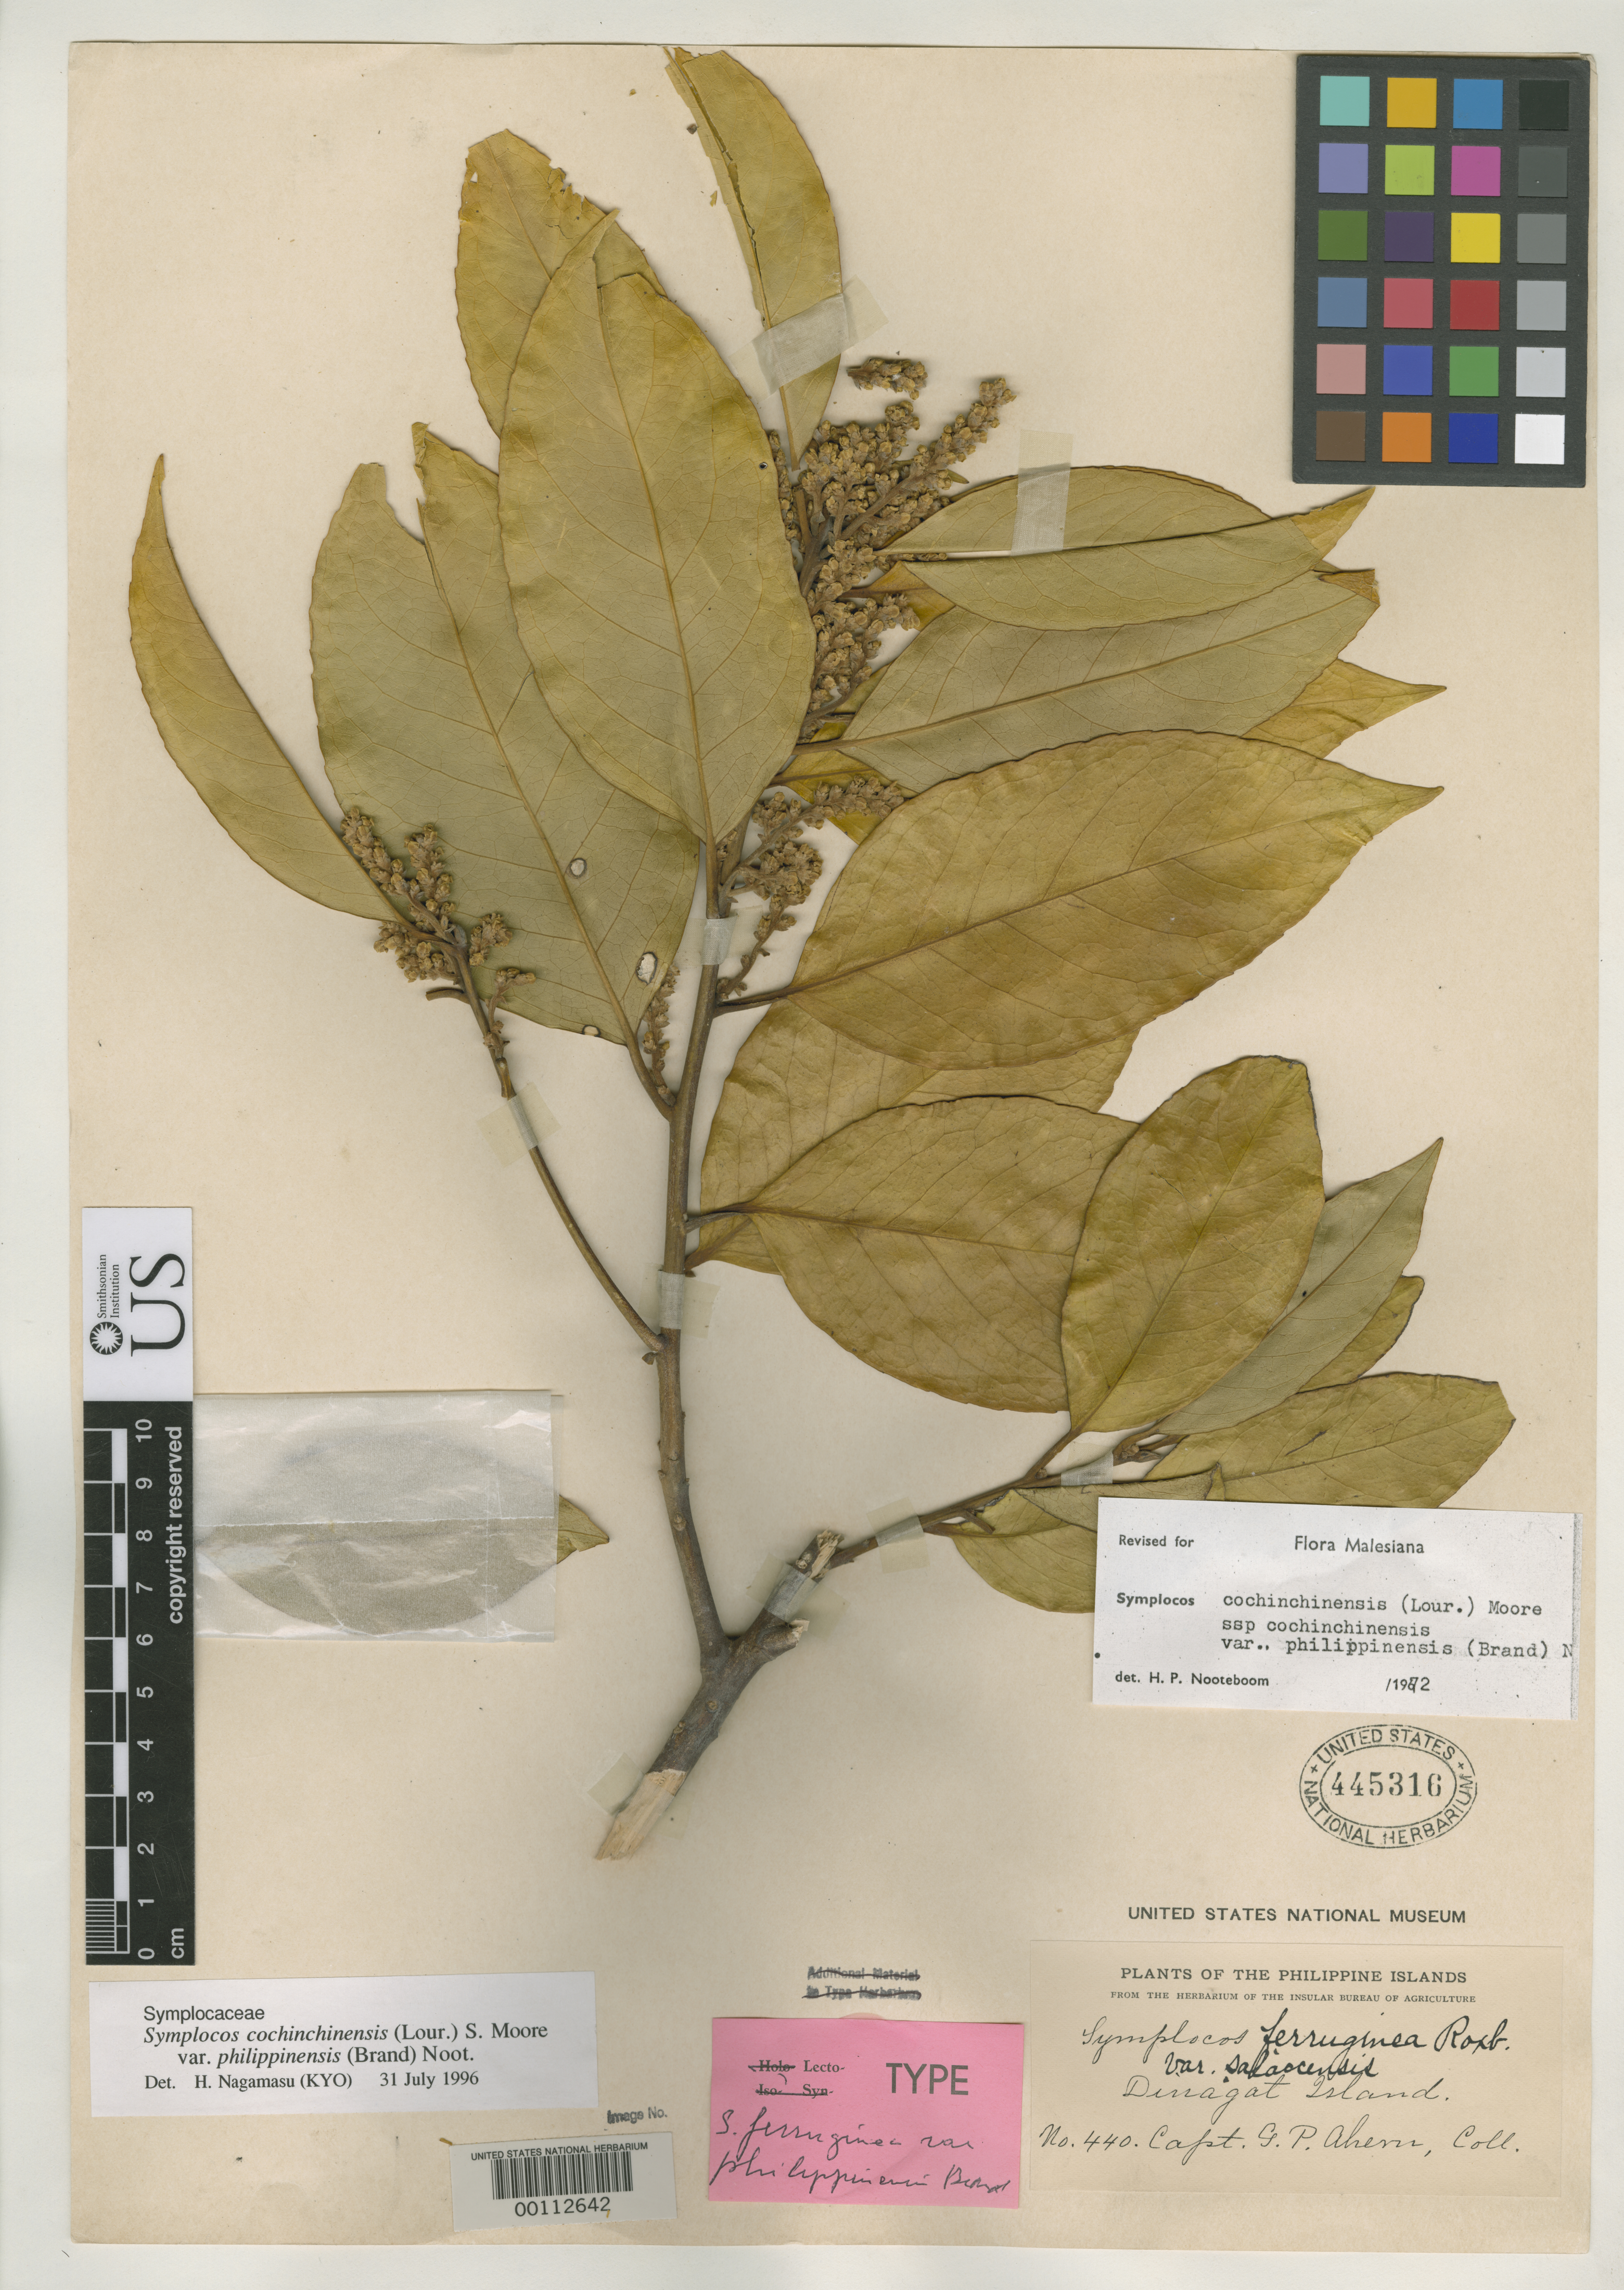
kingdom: Plantae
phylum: Tracheophyta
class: Magnoliopsida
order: Ericales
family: Symplocaceae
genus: Symplocos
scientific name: Symplocos ferruginea var. philippinensis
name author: Brand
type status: Syntype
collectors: G. Ahern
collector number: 440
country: Philippines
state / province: Caraga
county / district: Surigao del Norte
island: Dinagat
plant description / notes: Annotated as lectotype. This collection cited by Nooteboom in Leiden Bot. Ser. 1: 155 (1975) but name not lectotypified.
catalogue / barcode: US 445316